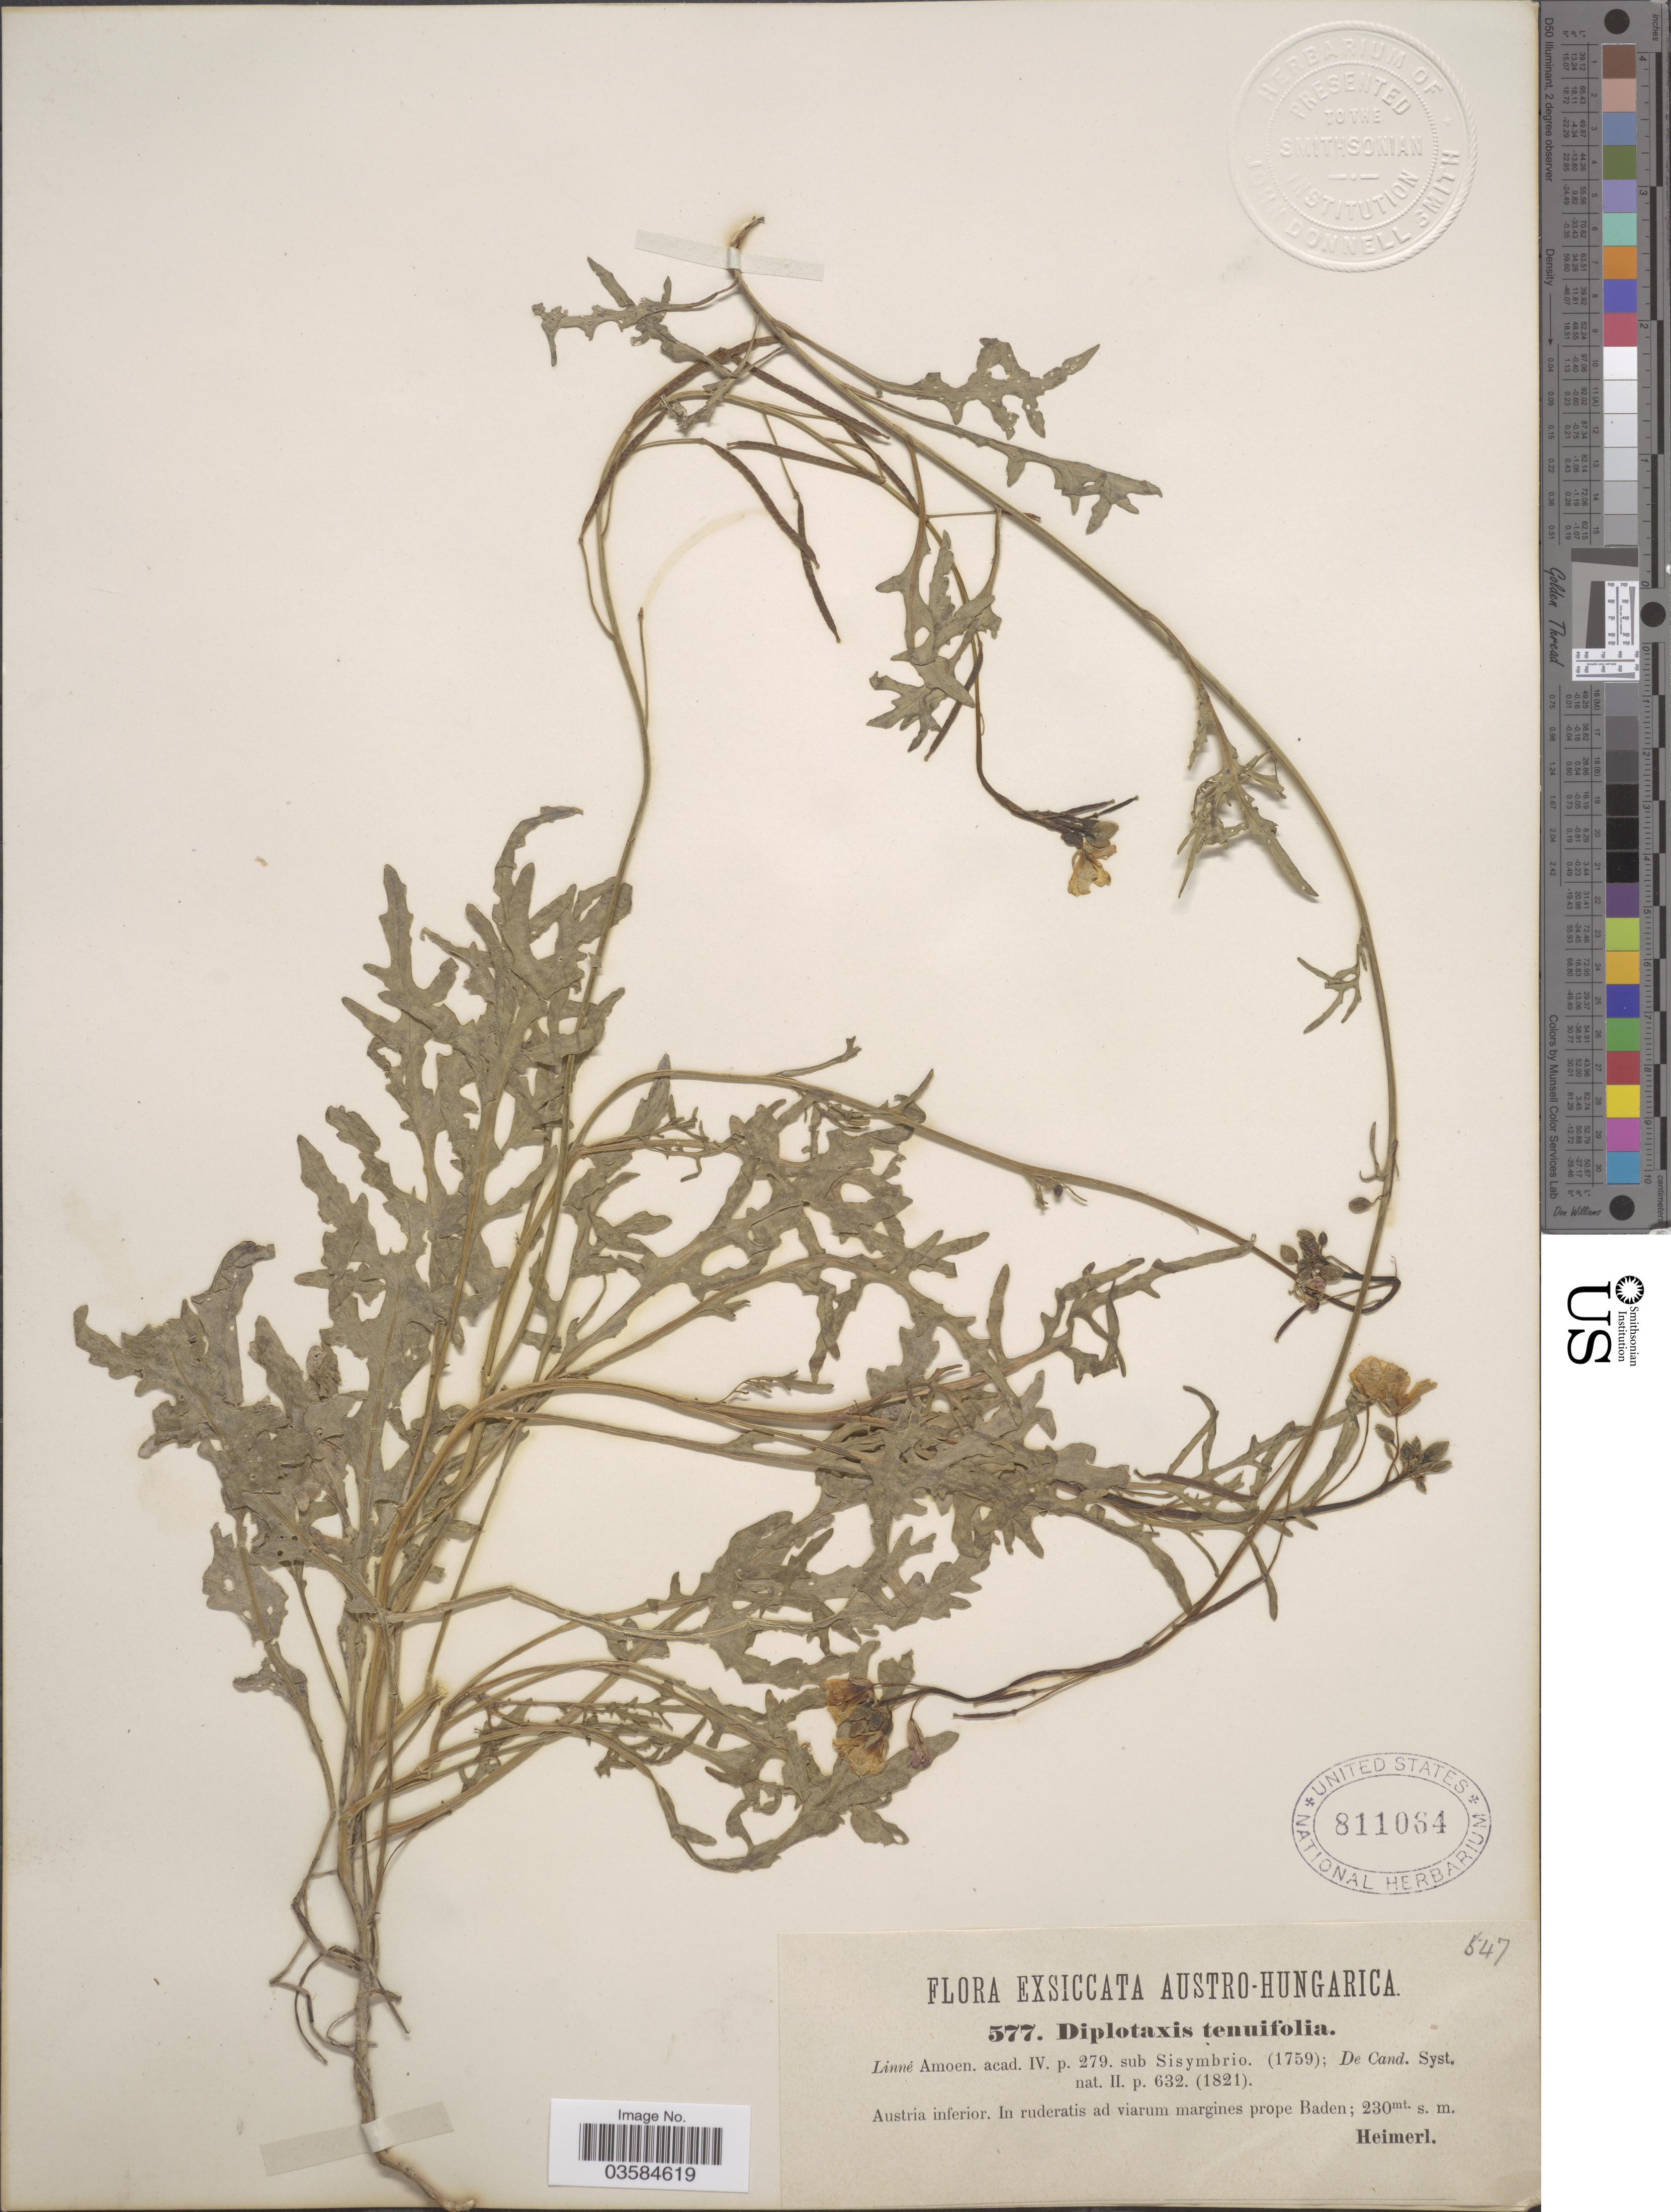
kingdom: Plantae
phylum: Tracheophyta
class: Magnoliopsida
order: Brassicales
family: Brassicaceae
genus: Diplotaxis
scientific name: Diplotaxis tenuifolia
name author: (L.) DC.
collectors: Heimerl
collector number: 577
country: Austria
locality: Austro-Hungarica. Austria inferior. In ruderatis ad viarum margines prope Baden.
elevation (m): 230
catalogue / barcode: US 811064